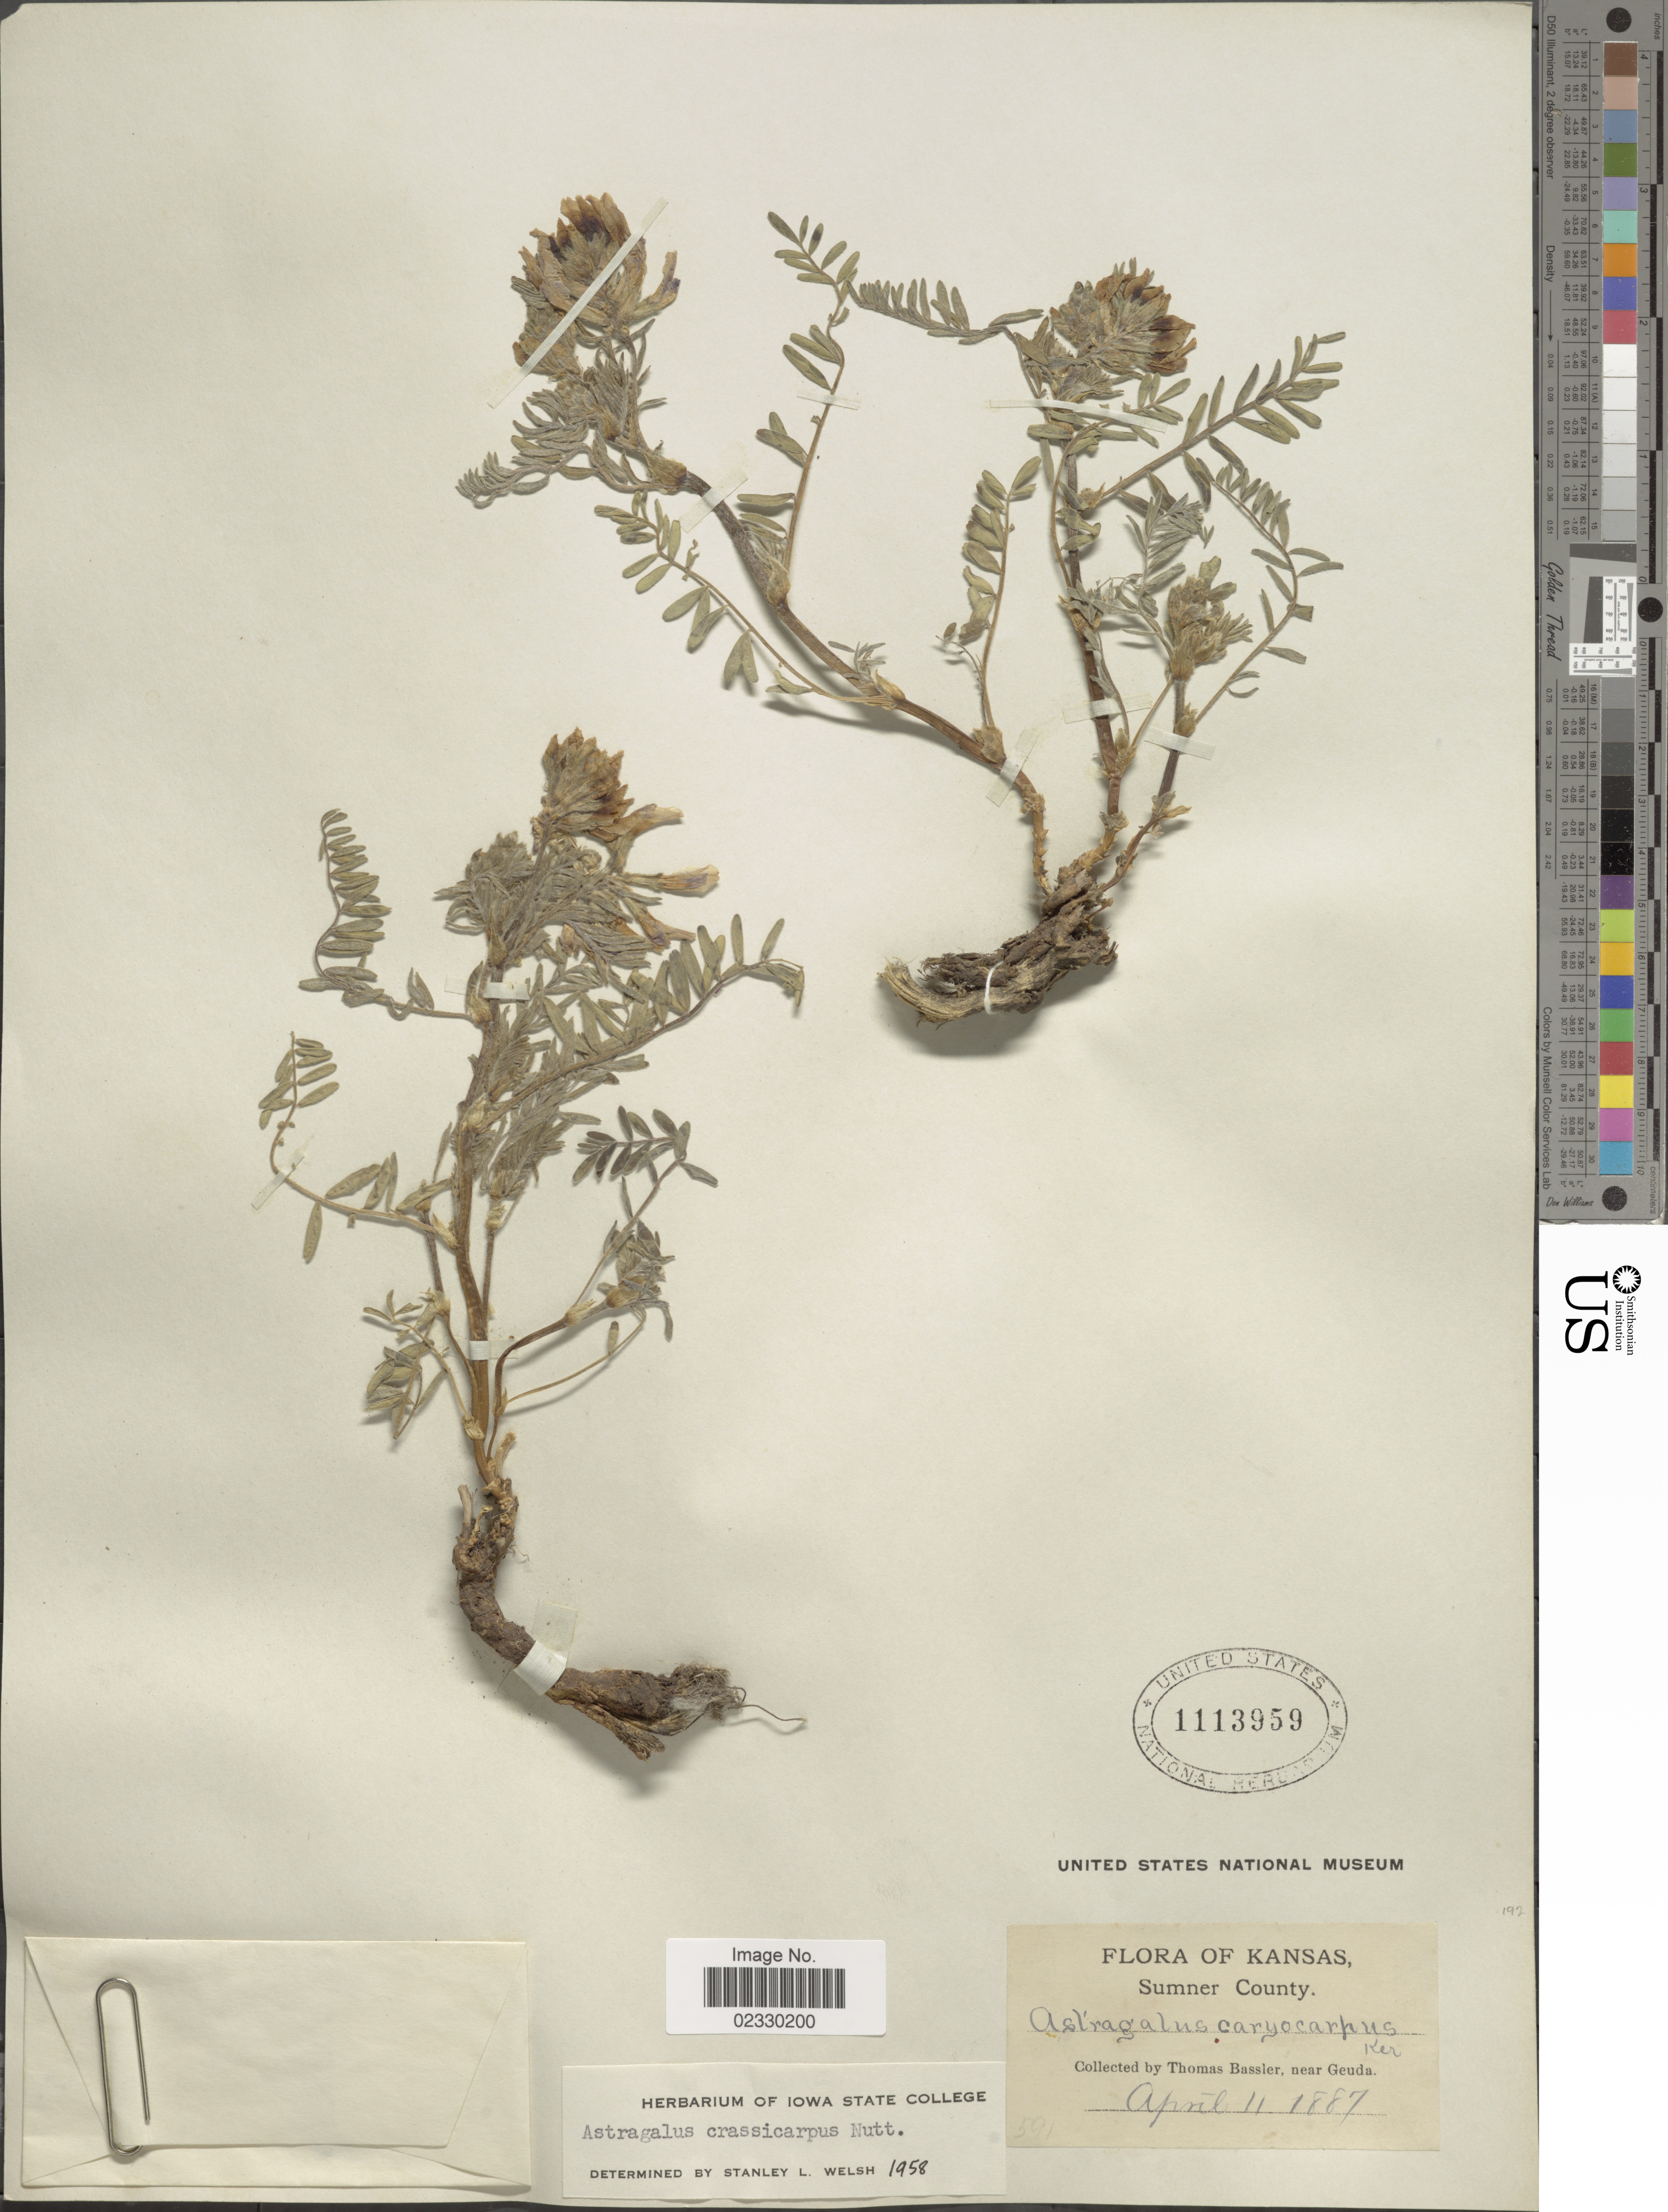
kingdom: Plantae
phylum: Tracheophyta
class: Magnoliopsida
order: Fabales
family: Fabaceae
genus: Astragalus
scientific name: Astragalus crassicarpus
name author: Nutt.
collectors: T. Bassler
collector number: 591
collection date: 1887-04-11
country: United States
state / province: Kansas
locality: Sumner County, near Geuda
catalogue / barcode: US 1113959